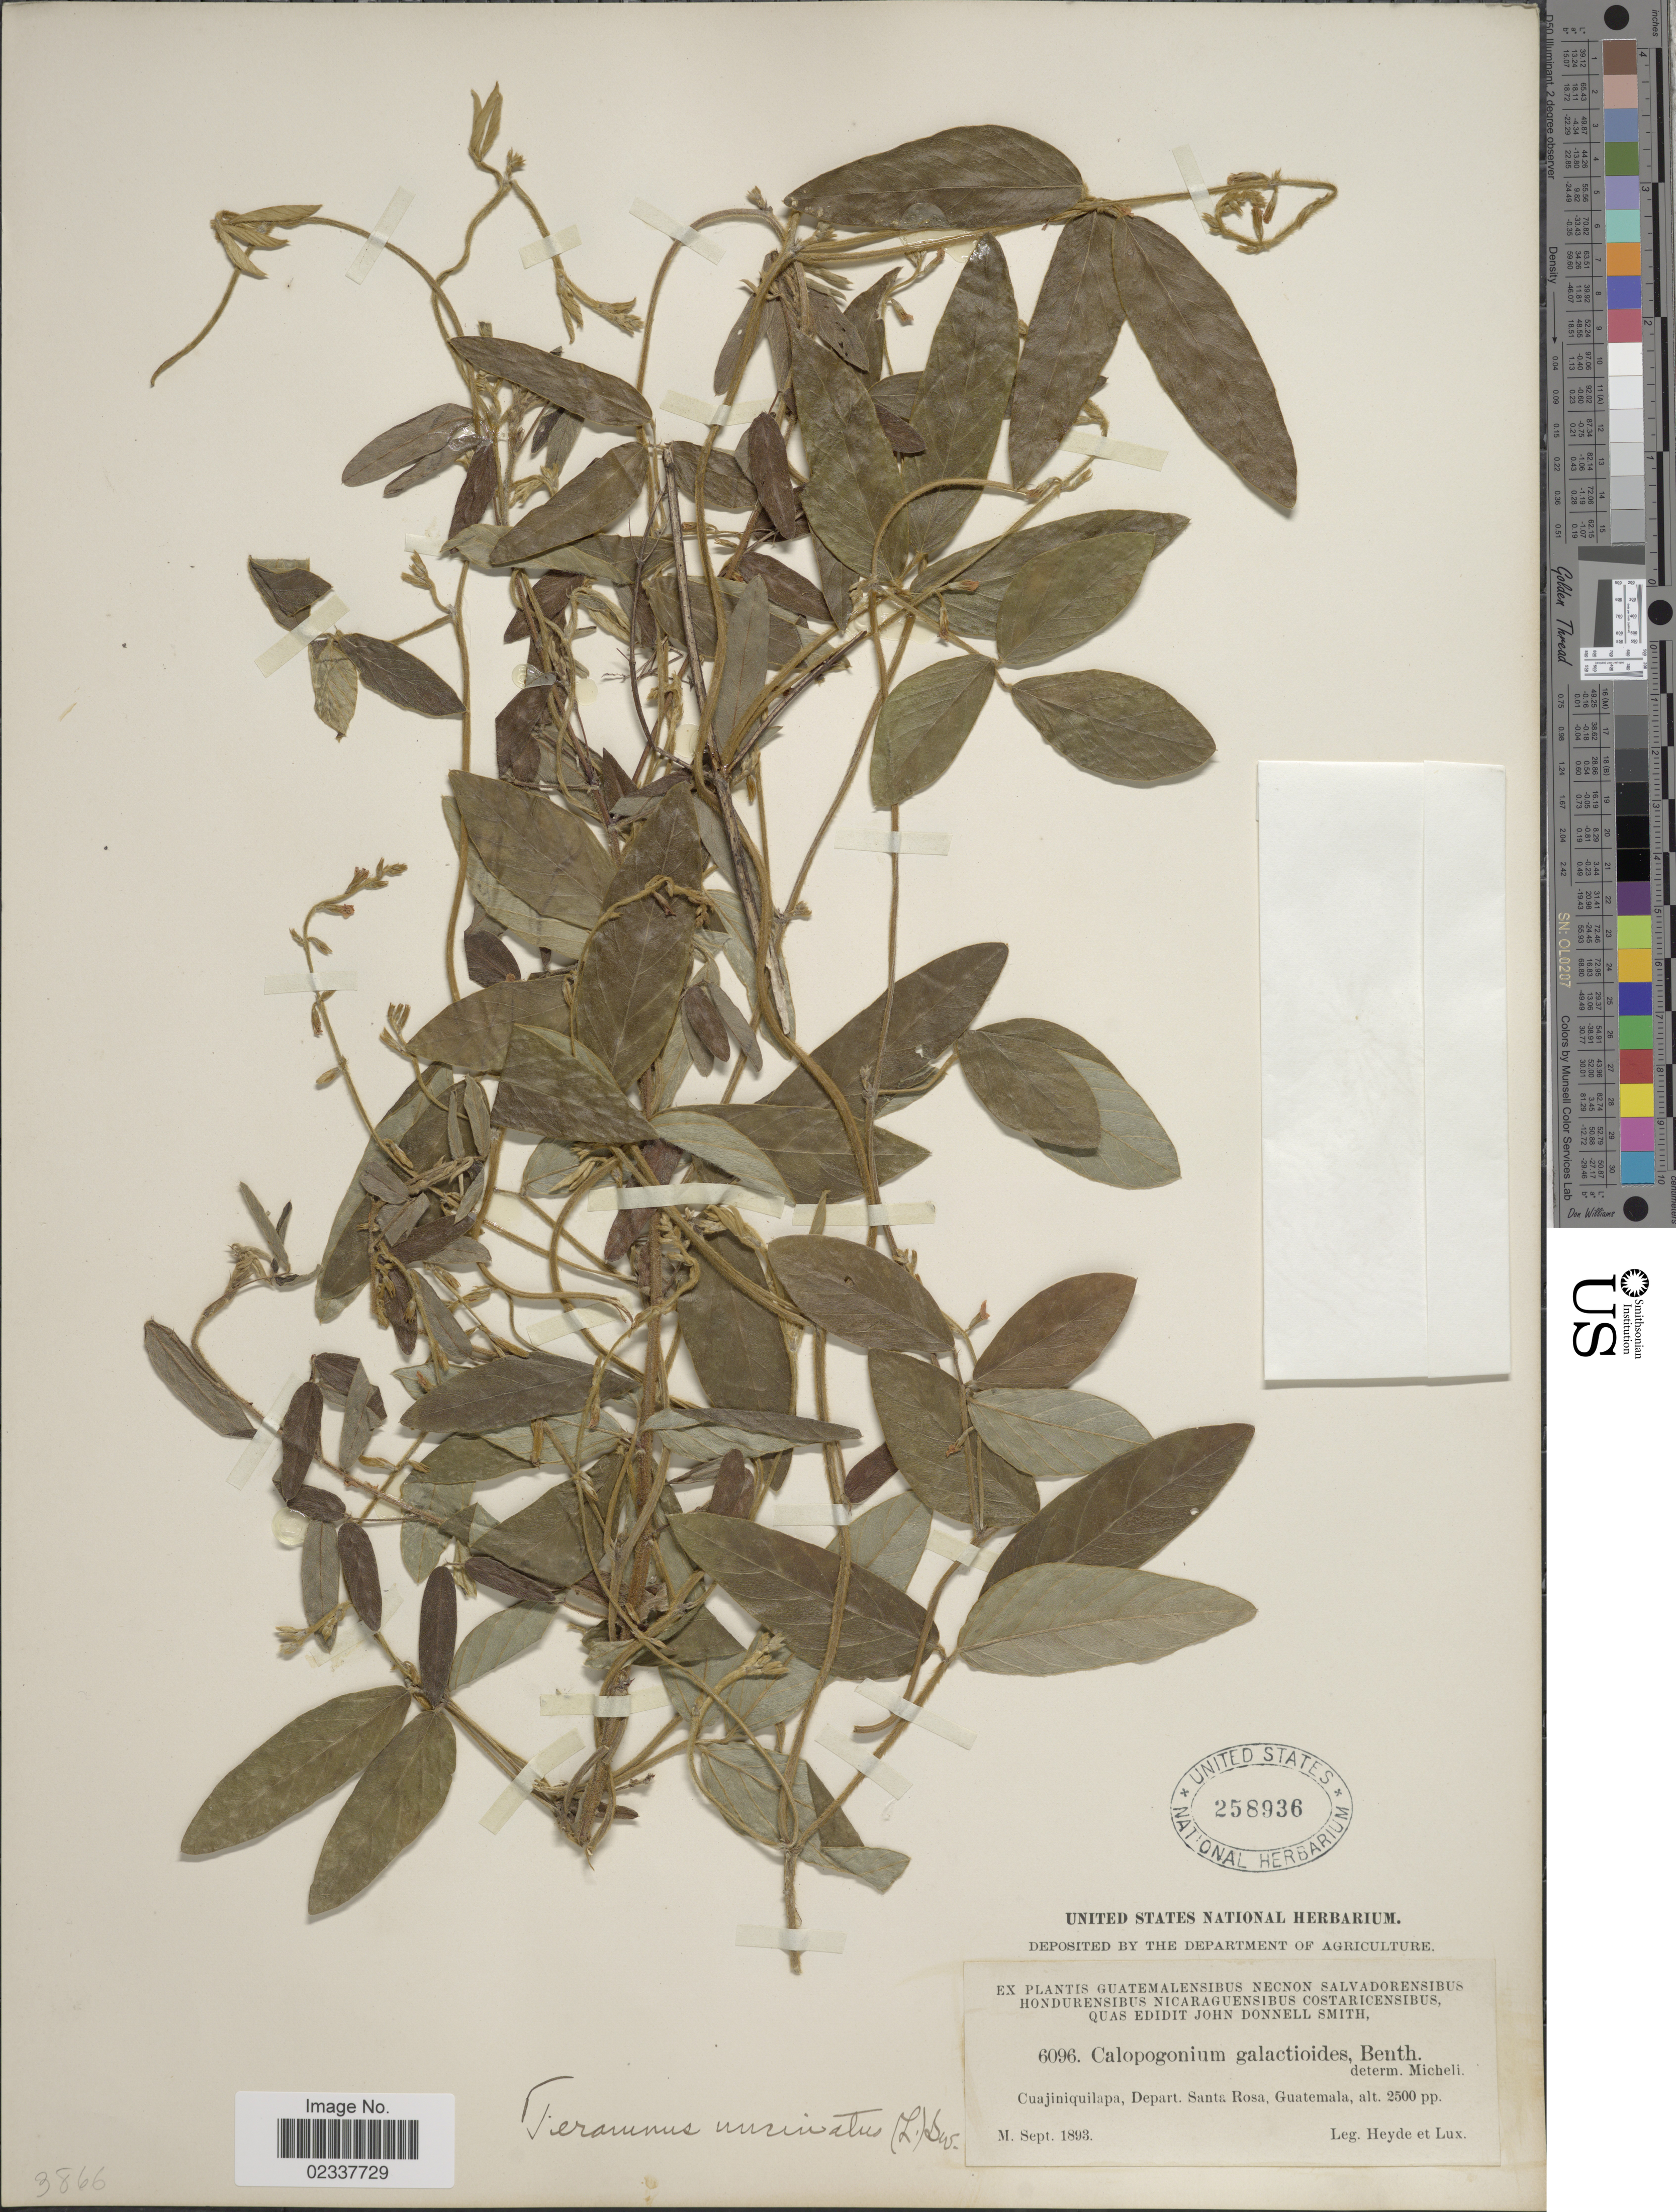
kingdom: Plantae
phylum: Tracheophyta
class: Magnoliopsida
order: Fabales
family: Fabaceae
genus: Teramnus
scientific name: Teramnus uncinatus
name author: (L.) Sw.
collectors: Heyde & Lux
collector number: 6096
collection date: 1893-09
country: Guatemala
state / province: Santa Rosa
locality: Cuajiniquilapa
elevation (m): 762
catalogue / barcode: US 258936